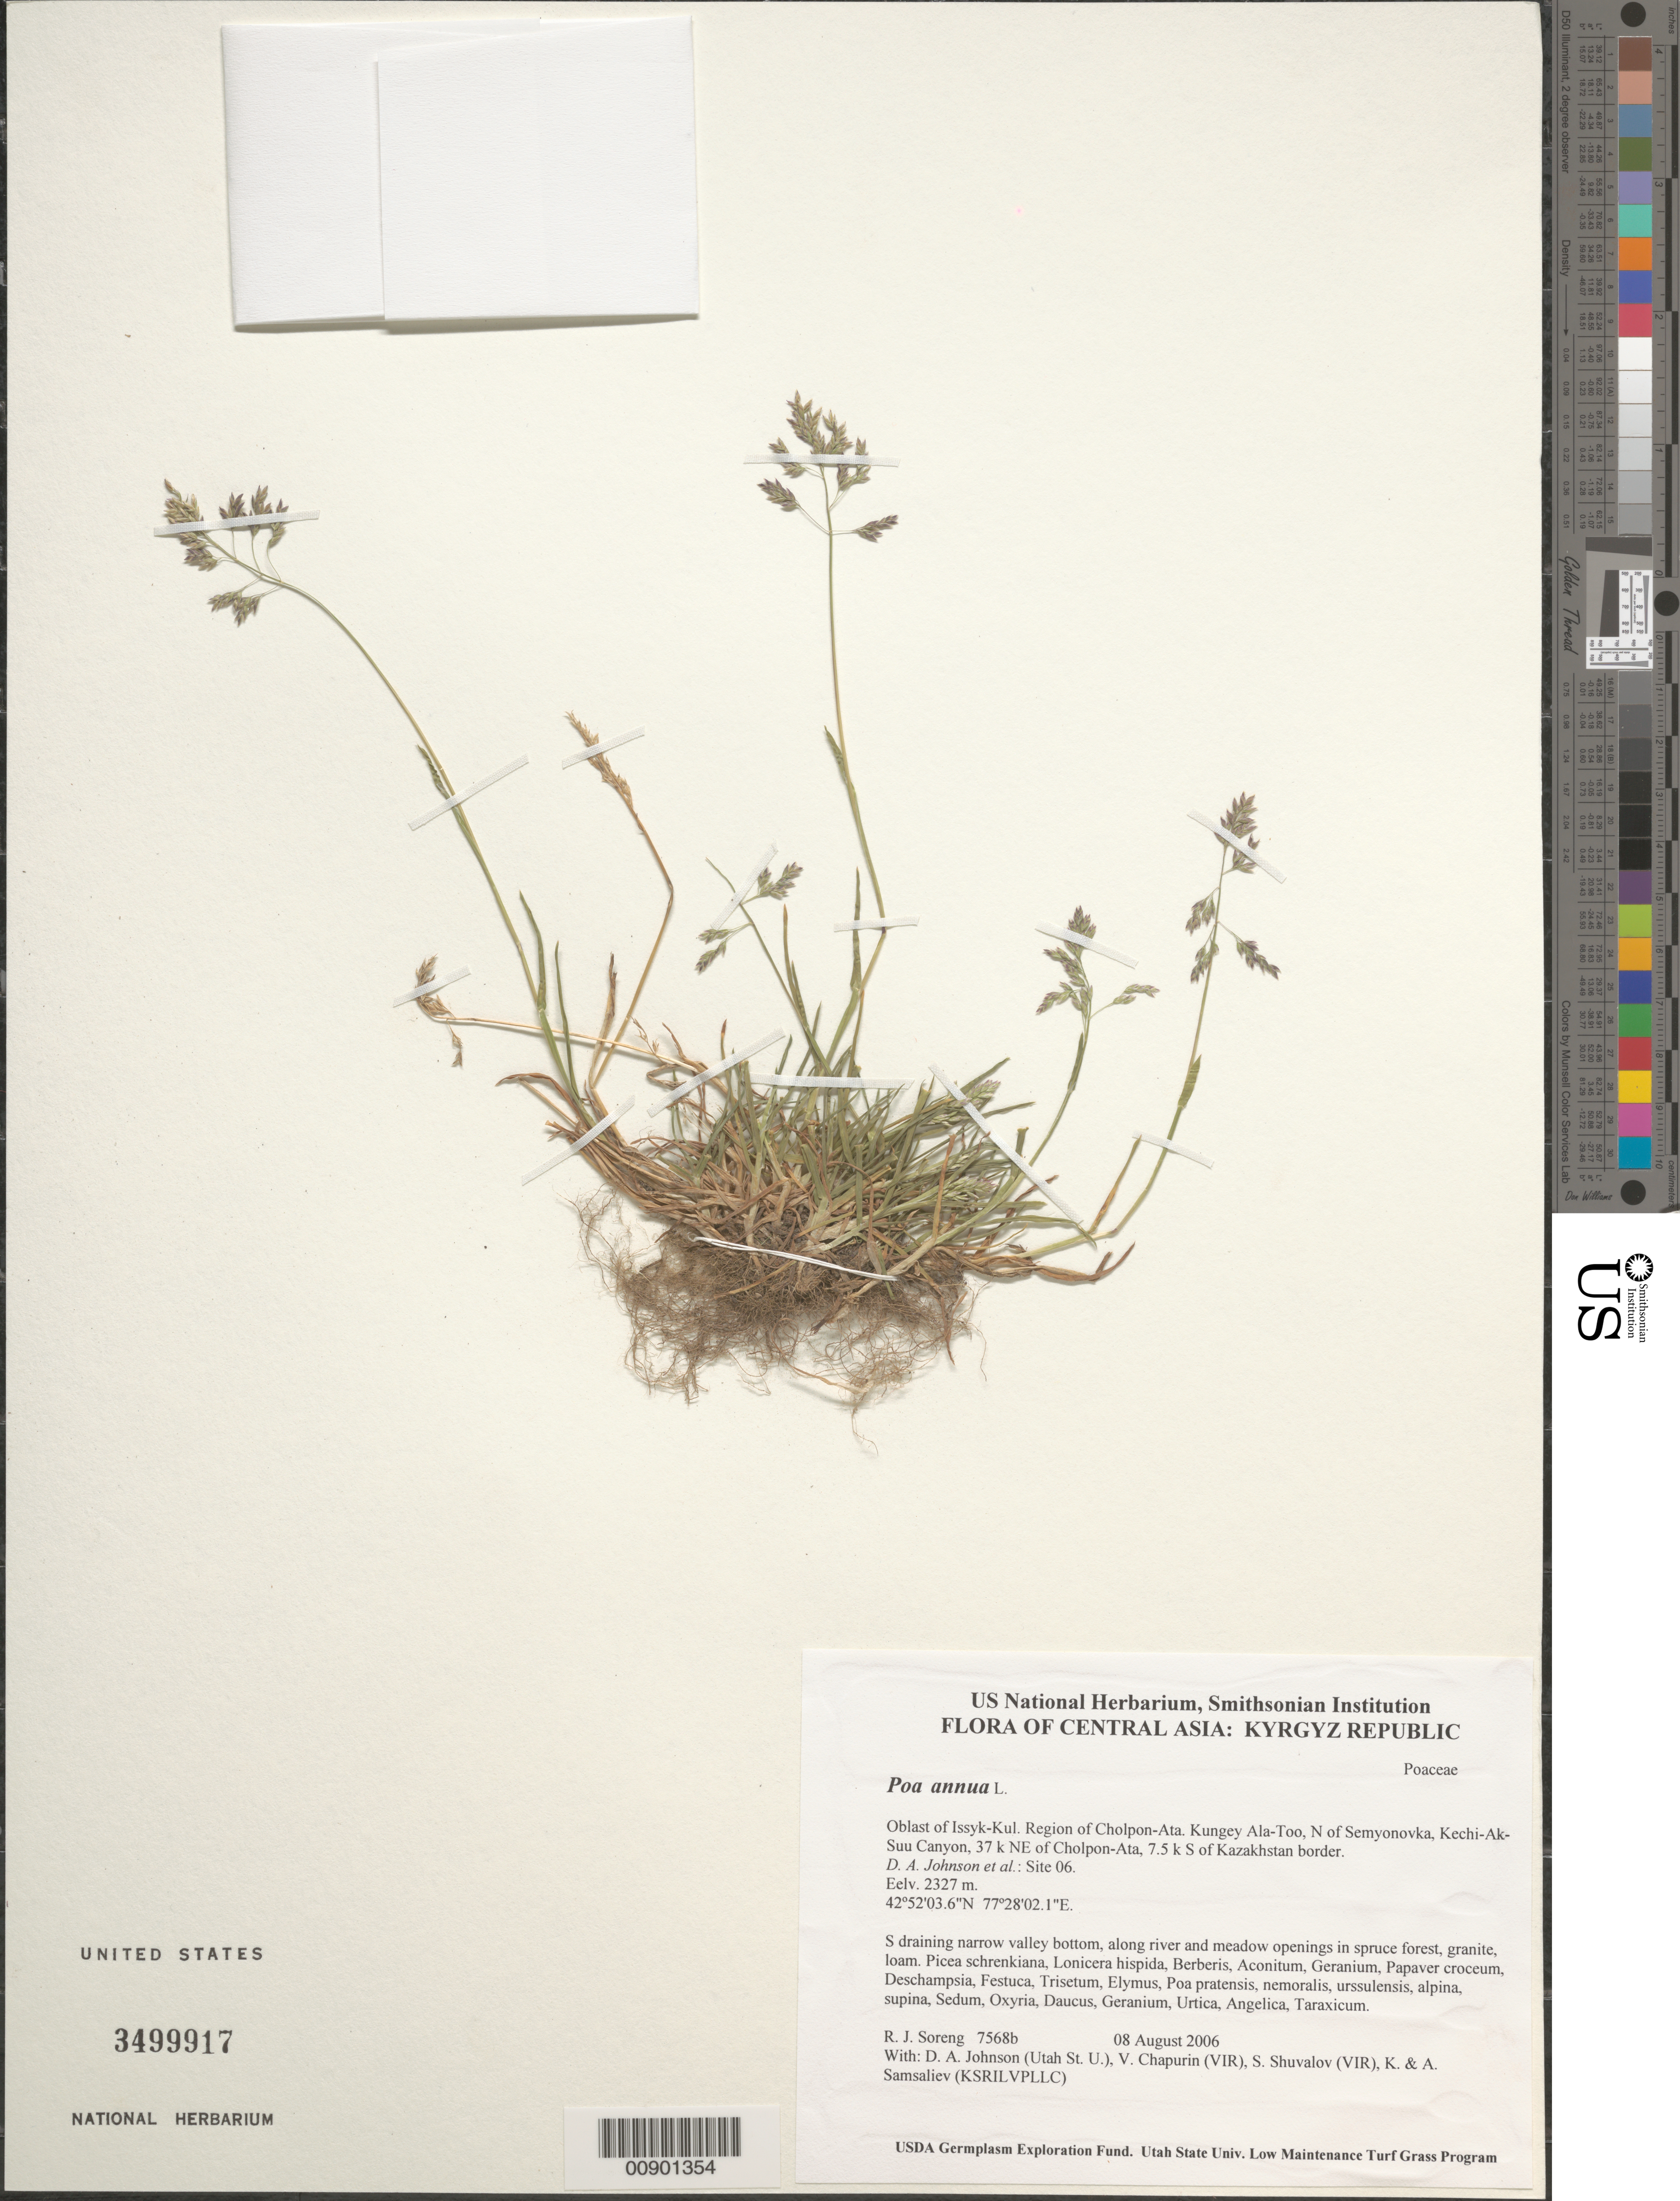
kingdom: Plantae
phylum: Tracheophyta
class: Liliopsida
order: Poales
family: Poaceae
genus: Poa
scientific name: Poa annua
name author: L.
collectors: R. J. Soreng, D. Johnson, S. Shuvalov, V. Chapurin, K. Samsaliev & A. Samsaliev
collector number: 7568-b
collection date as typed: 08 Aug 2006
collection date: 2006-08-08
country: Kyrgyzstan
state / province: Ysyk-Kol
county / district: Cholpon-Ata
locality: Kungey Ala-Too, N of Semyonovka, Kechi-Ak-Suu Canyon, 37 km NE of Cholpon-Ata, 7.5 km S of Kazakhstan border.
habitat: S draining narrow valley bottom, along river and meadow openings in spruce forest, granite, loam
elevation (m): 2327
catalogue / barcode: US 3499917